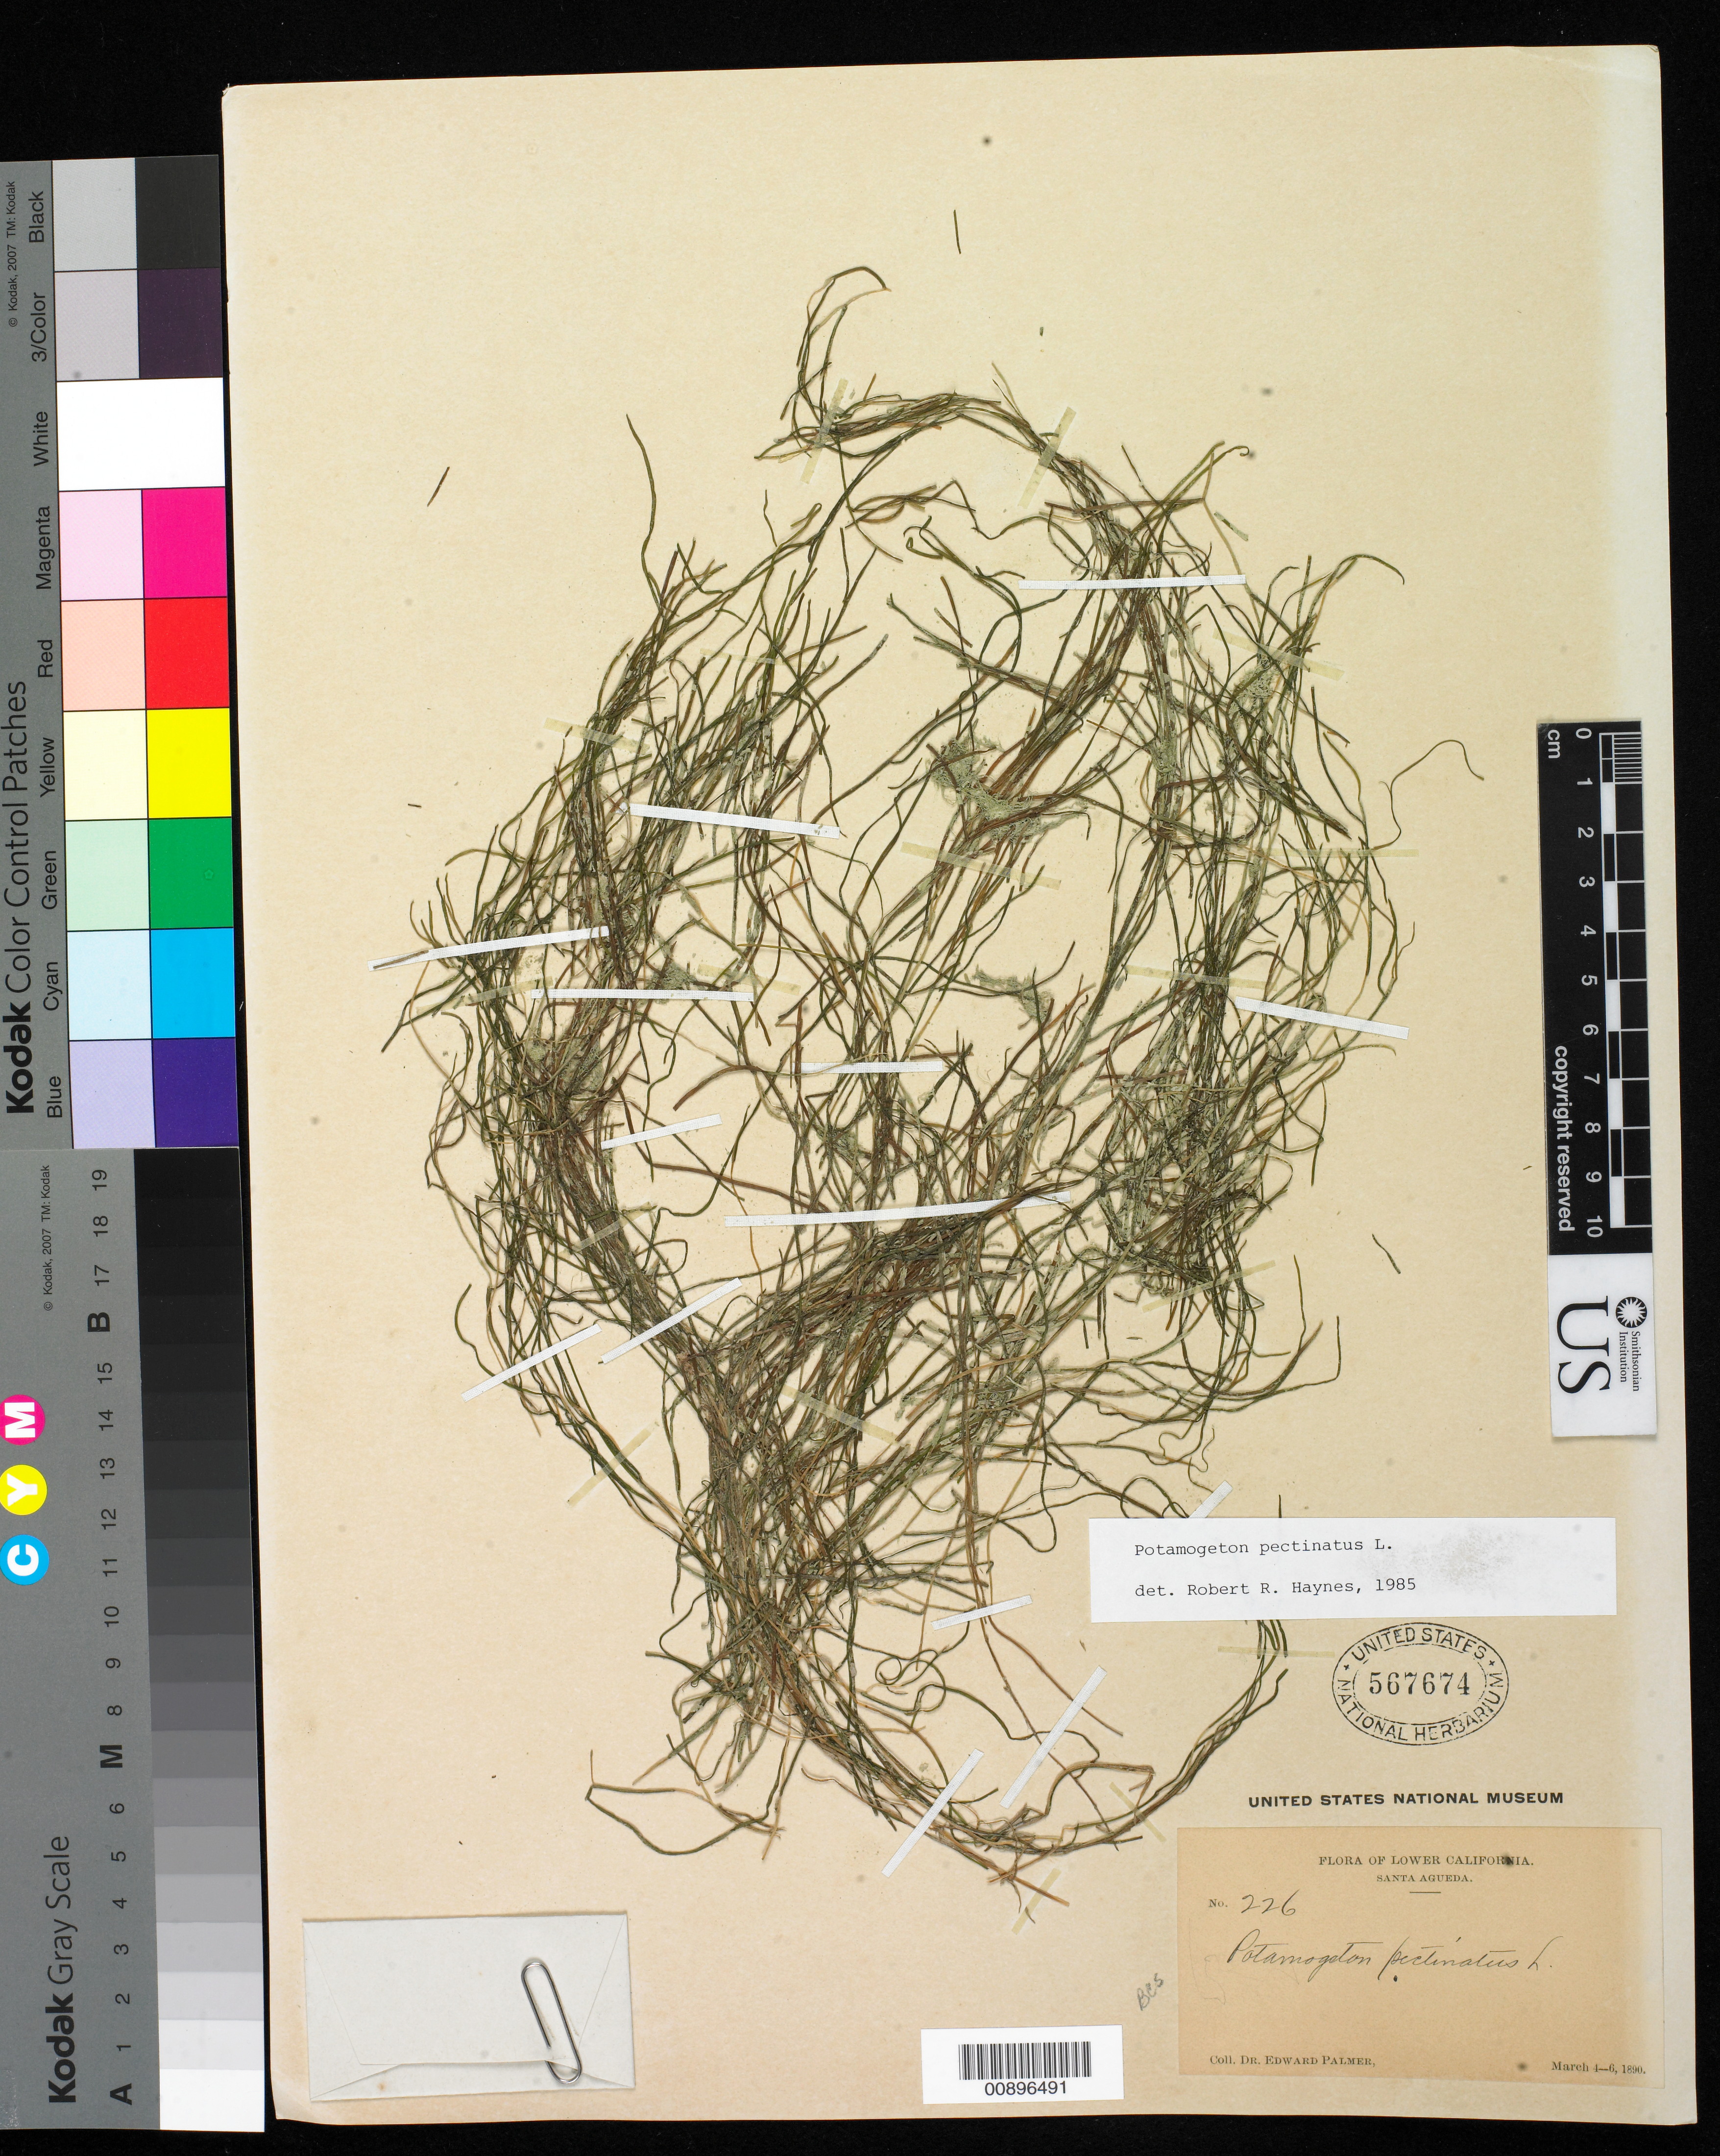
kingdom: Plantae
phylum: Tracheophyta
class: Liliopsida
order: Alismatales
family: Potamogetonaceae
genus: Potamogeton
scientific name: Potamogeton pectinatus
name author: L.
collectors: E. Palmer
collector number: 226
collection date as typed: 04 Mar 1890 to 06 Mar 1890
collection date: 1890-03-04/1890-03-06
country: Mexico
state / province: Baja California Sur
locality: Santa Agueda, Baja California Sur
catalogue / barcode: US 567674